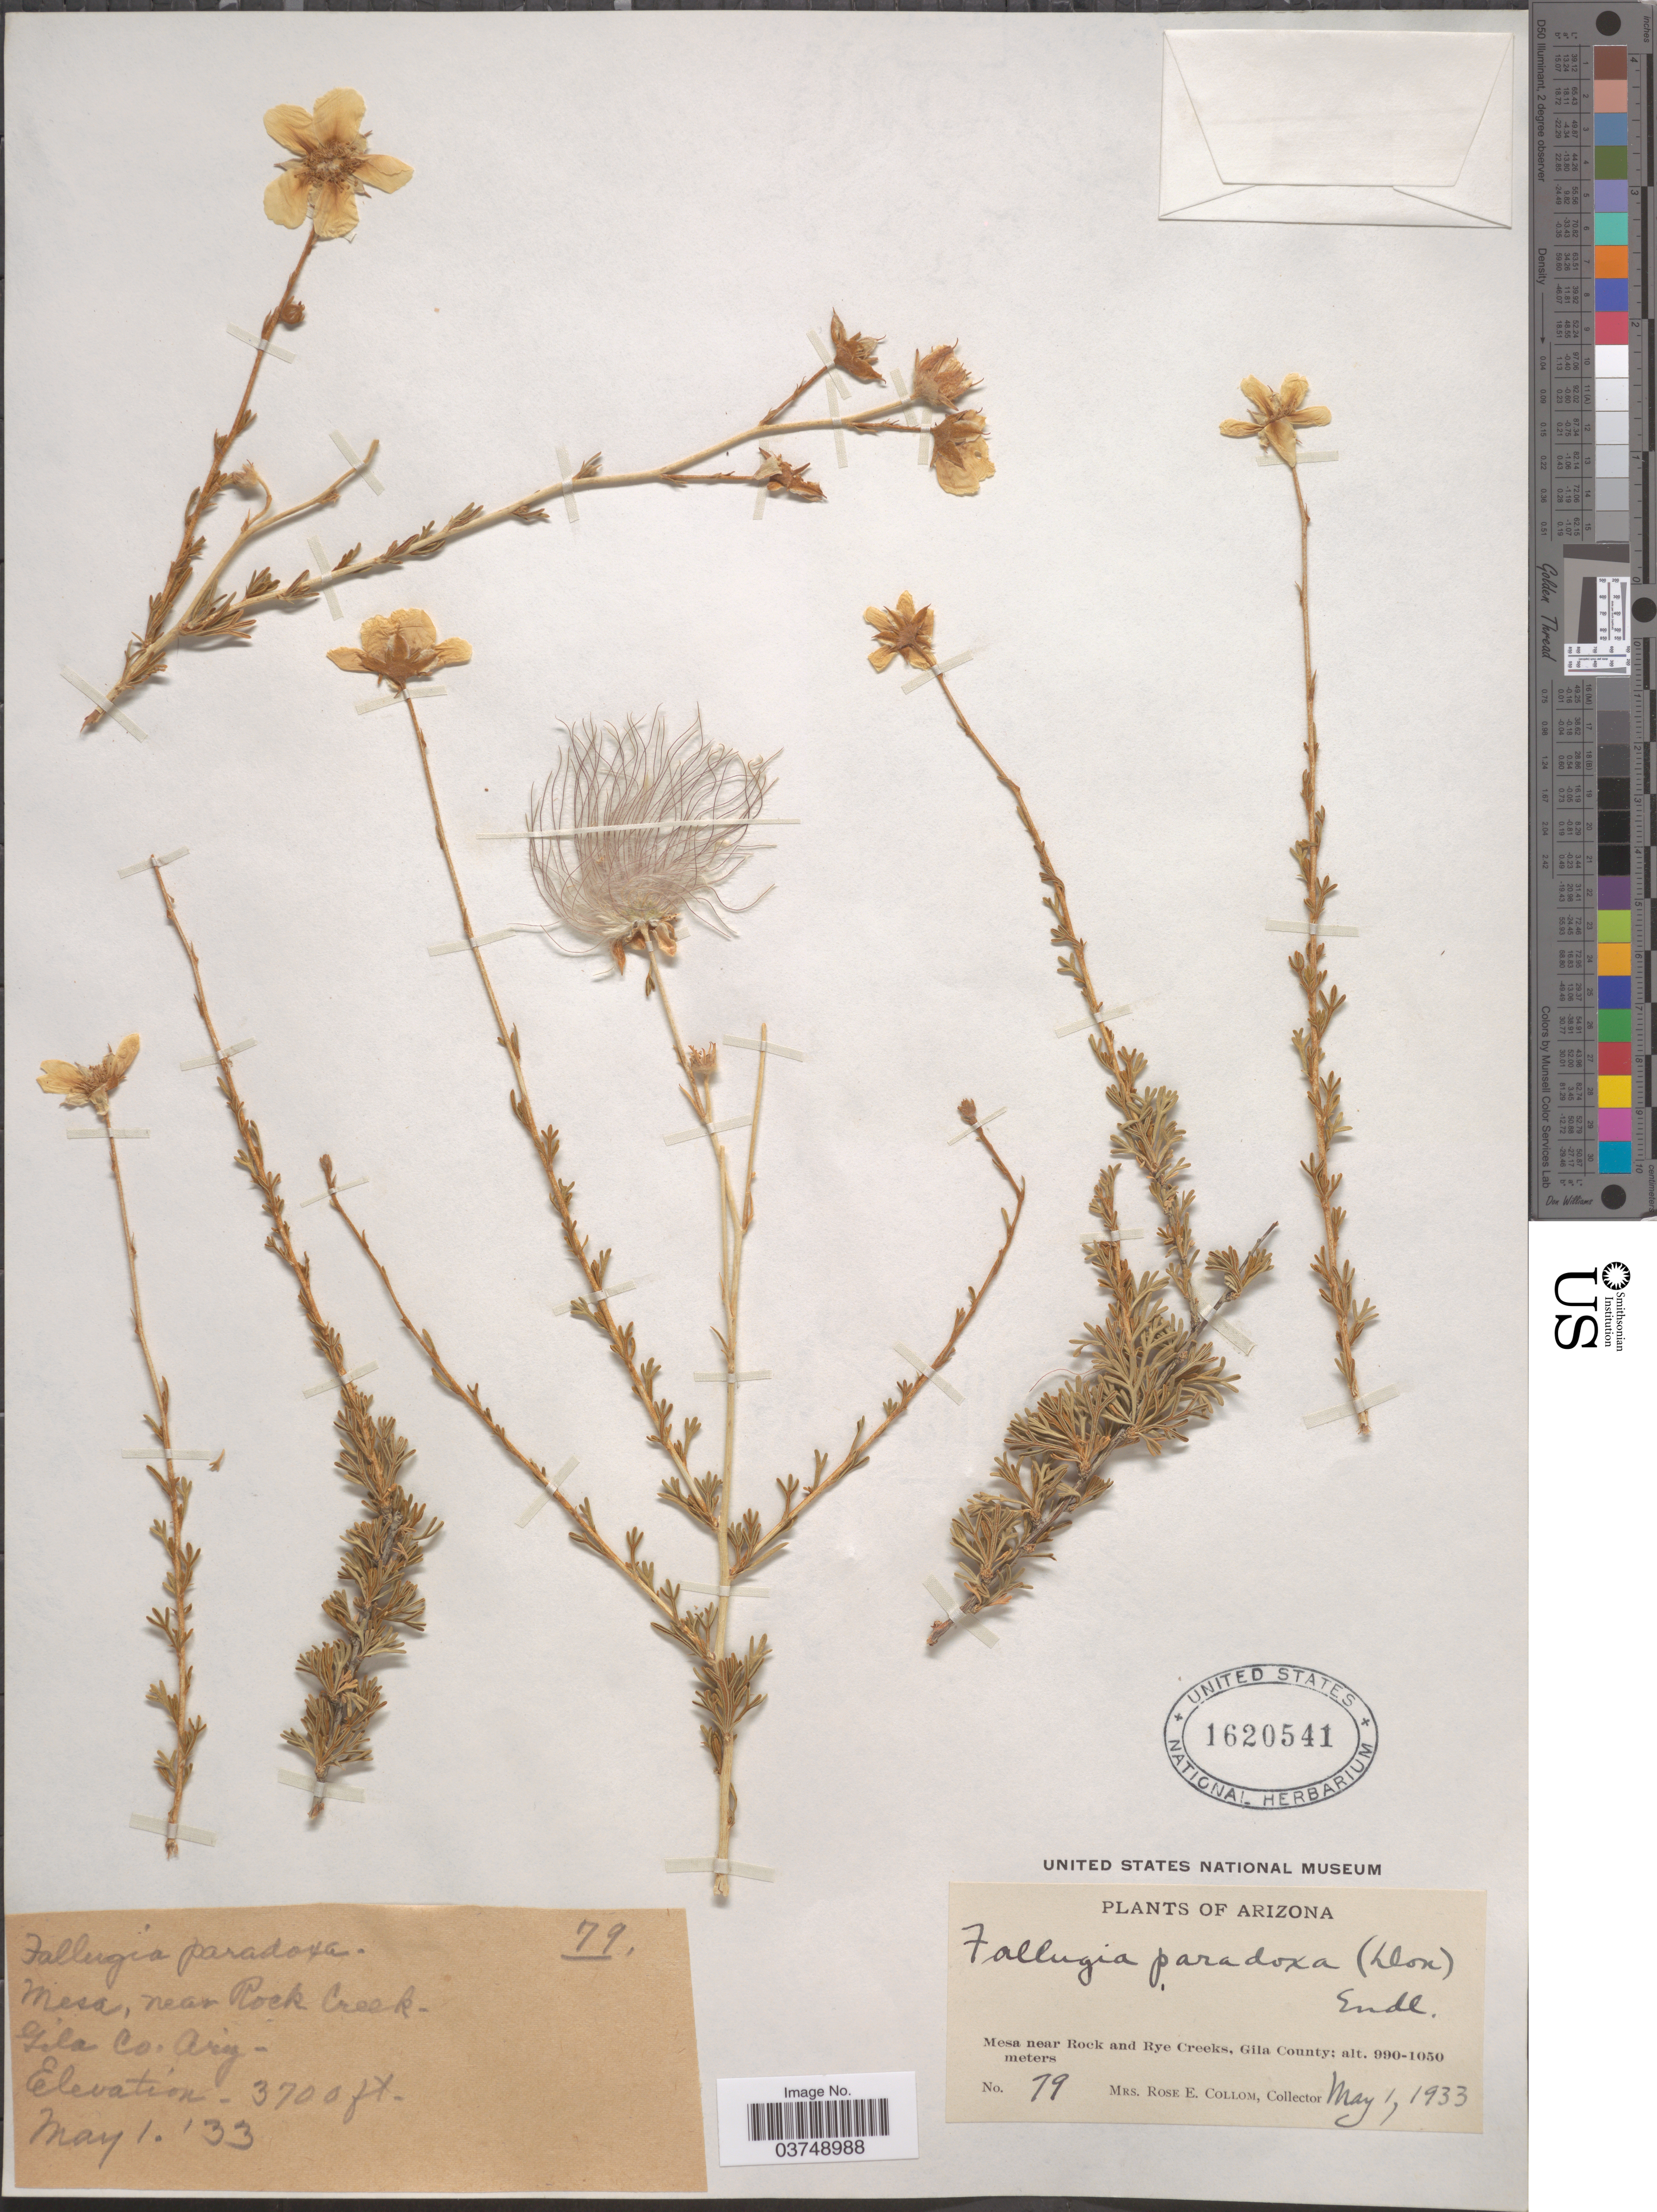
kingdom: Plantae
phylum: Tracheophyta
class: Magnoliopsida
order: Rosales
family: Rosaceae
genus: Fallugia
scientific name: Fallugia acuminata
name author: (Wooton) Rydb.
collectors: R. E. Collom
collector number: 79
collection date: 1933-05-01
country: United States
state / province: Arizona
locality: Mesa near Rock and Rye Creeks, Gila County.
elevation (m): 1128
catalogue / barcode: US 1620541